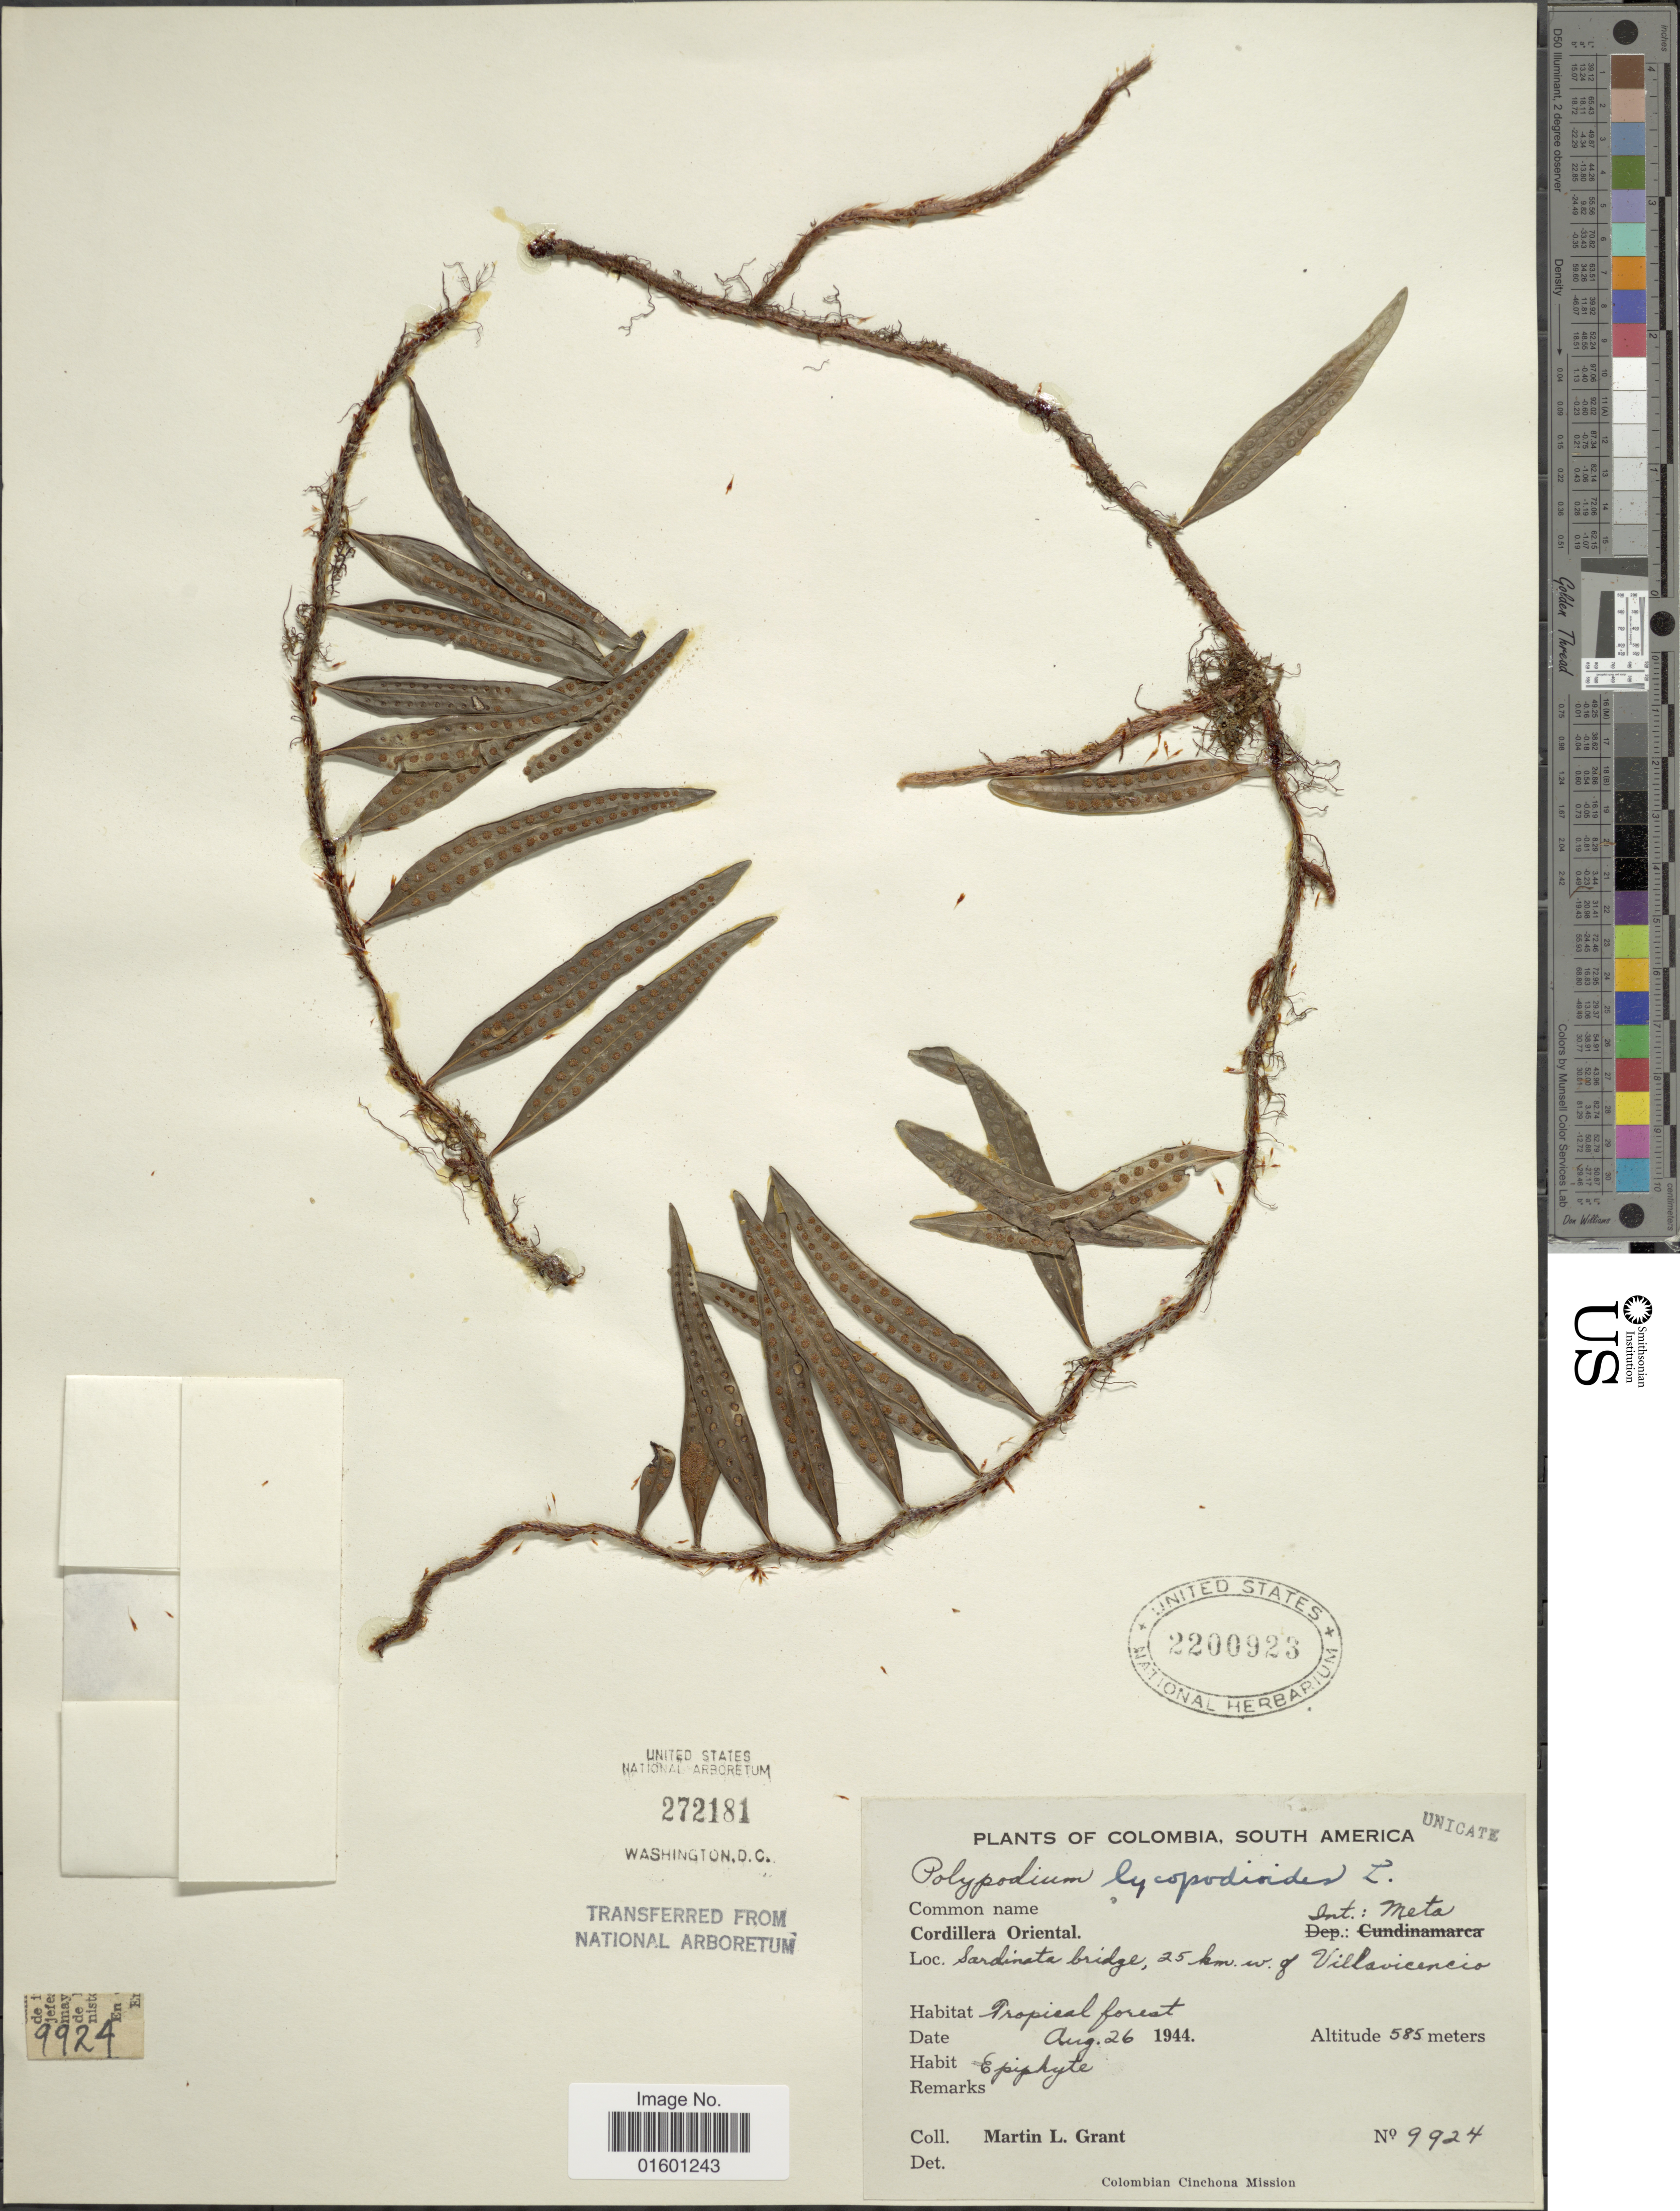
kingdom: Plantae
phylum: Tracheophyta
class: Polypodiopsida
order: Polypodiales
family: Polypodiaceae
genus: Microgramma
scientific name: Microgramma lycopodioides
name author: (L.) Copel.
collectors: M. L. Grant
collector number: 9924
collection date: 1944-08-26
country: Colombia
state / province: Meta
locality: Cordillera Oriental, Sardinata bridge, 25 km w of Villavicencio, Tropical forest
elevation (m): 585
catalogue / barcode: US 2200923